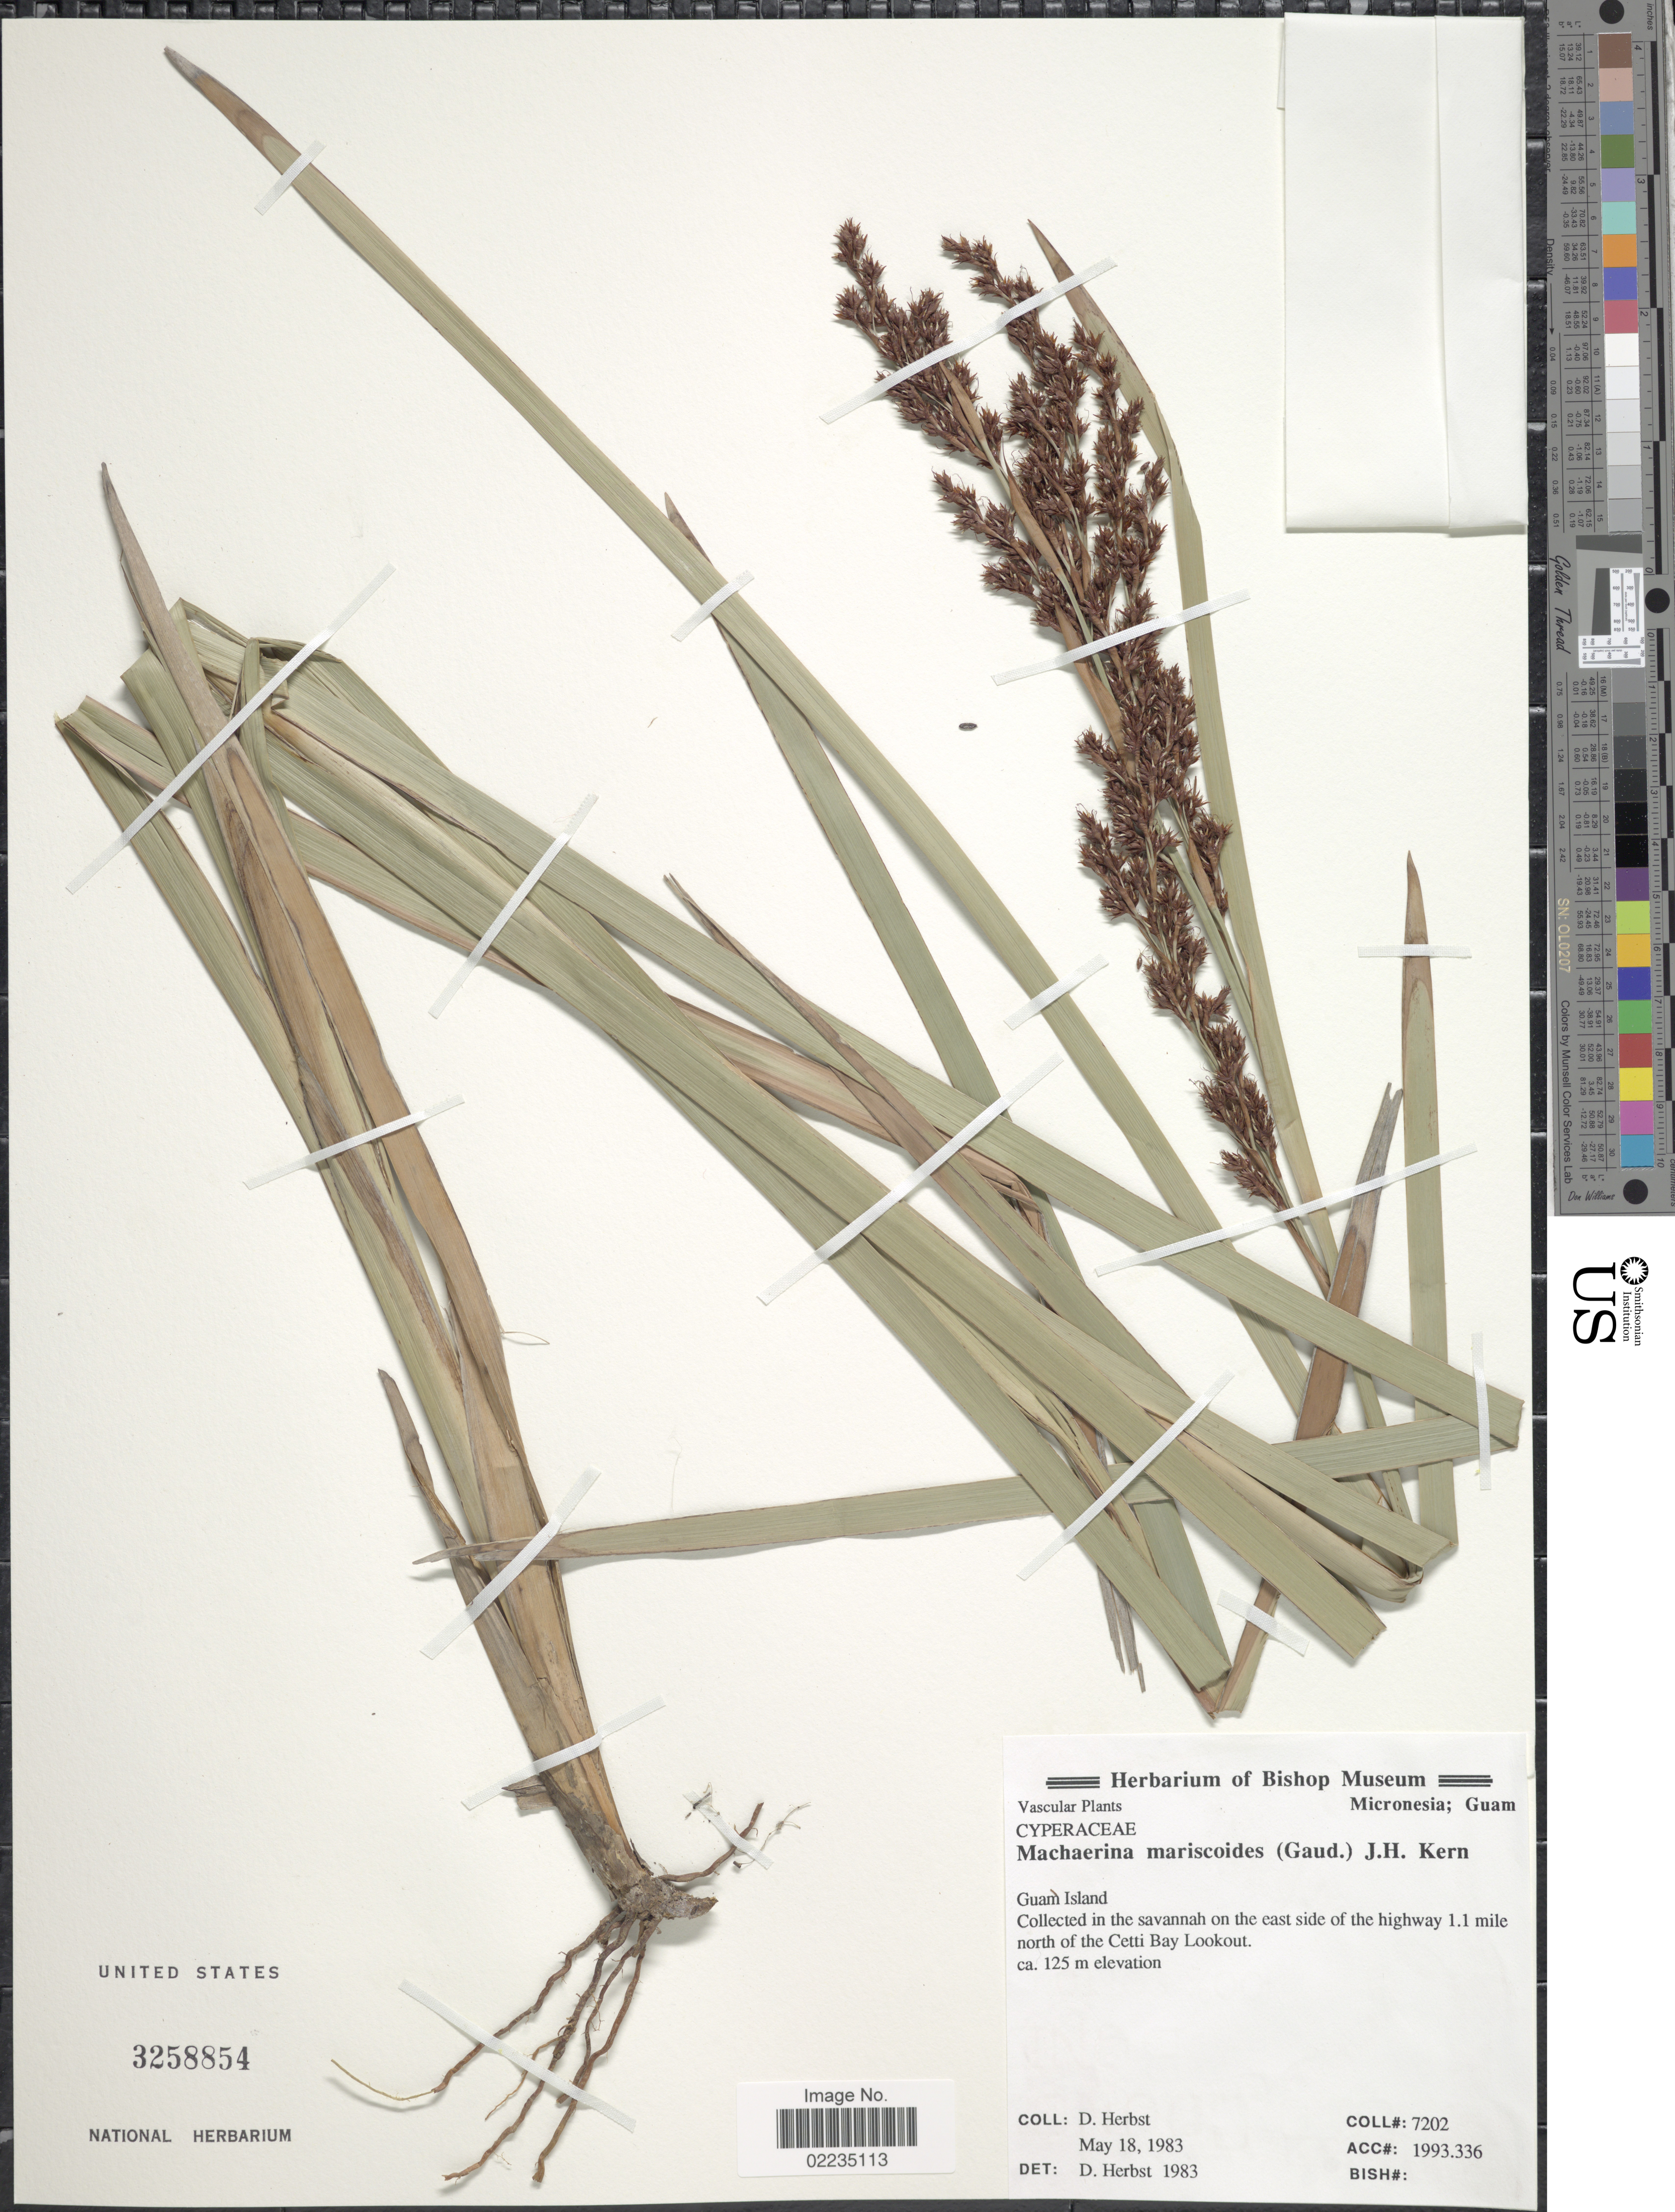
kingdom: Plantae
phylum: Tracheophyta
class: Liliopsida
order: Poales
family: Cyperaceae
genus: Machaerina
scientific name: Machaerina mariscoides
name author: (Gaudich.) J. Kern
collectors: D. Herbst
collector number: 7202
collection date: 1983-05-18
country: Guam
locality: Guam Island, in the savannah on the east side of the highway 1.1 mile north of the Cetti Bay Lookout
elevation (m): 125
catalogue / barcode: US 3258854